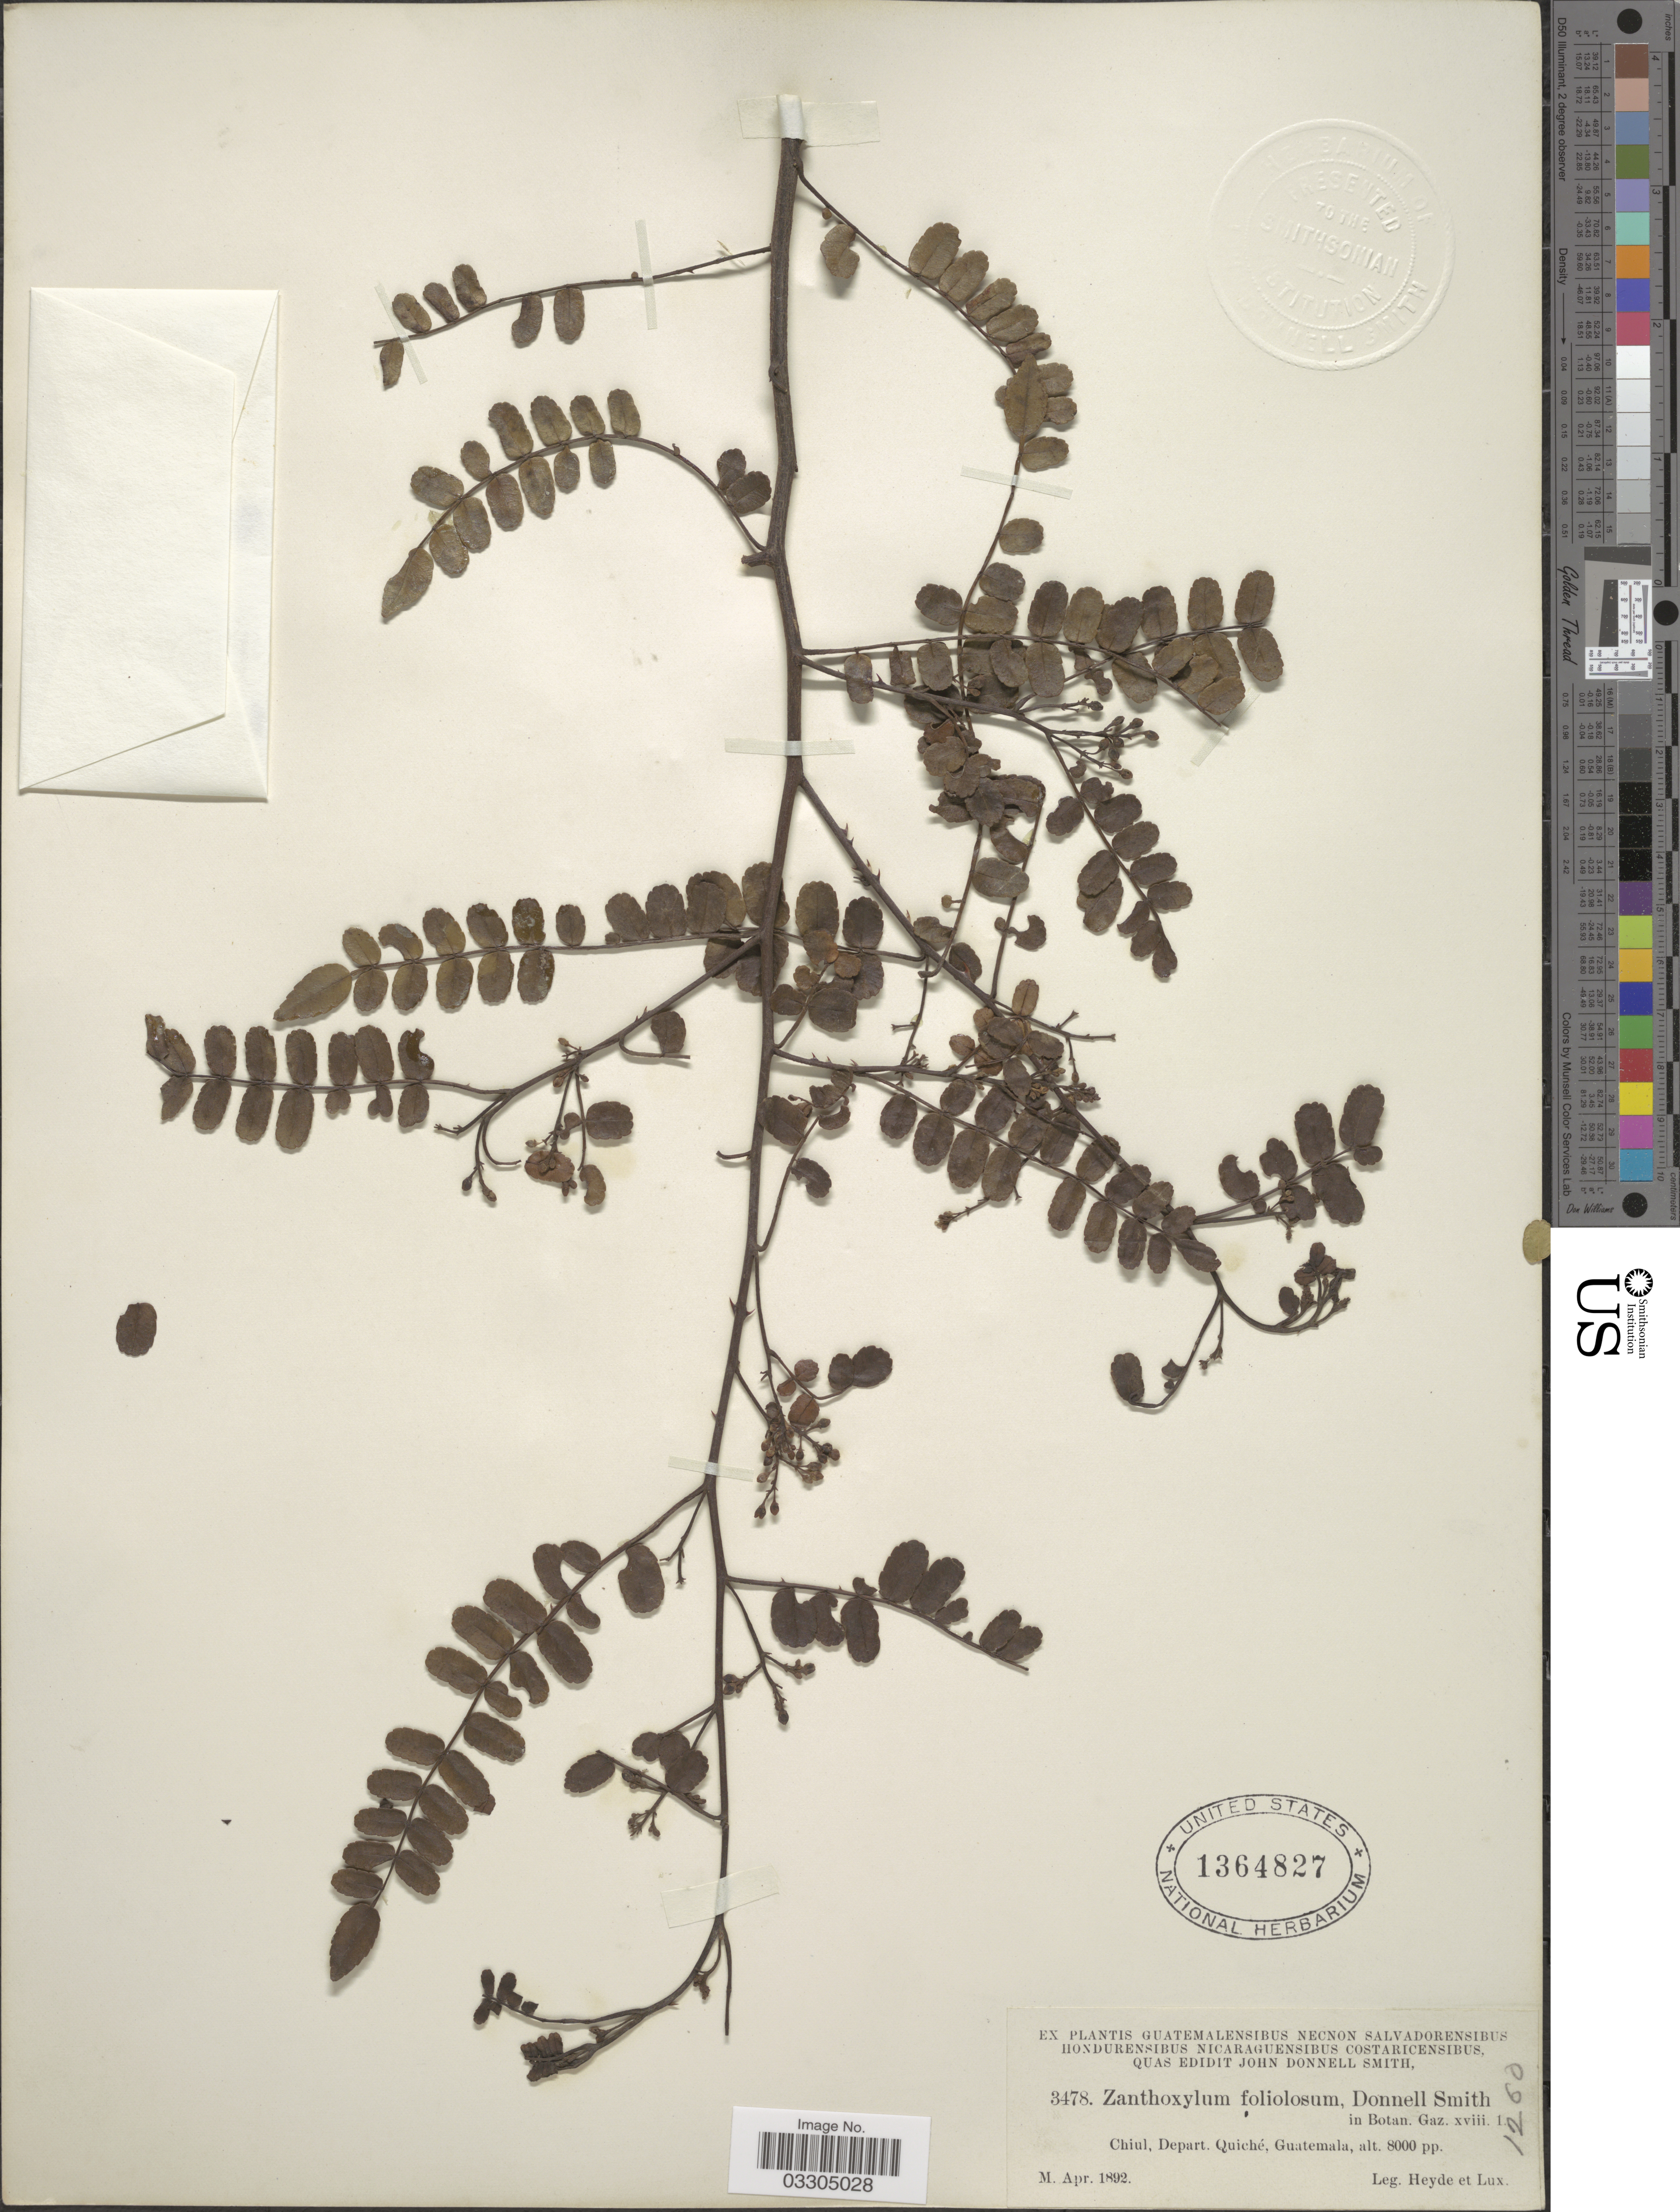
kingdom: Plantae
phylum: Tracheophyta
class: Magnoliopsida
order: Sapindales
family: Rutaceae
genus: Zanthoxylum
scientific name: Zanthoxylum foliolosum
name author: Donn. Sm.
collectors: Heyde & Lux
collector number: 3478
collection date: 1892-04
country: Guatemala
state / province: El Quiché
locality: Chiul, Depart. Quiché.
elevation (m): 2438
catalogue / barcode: US 1364827